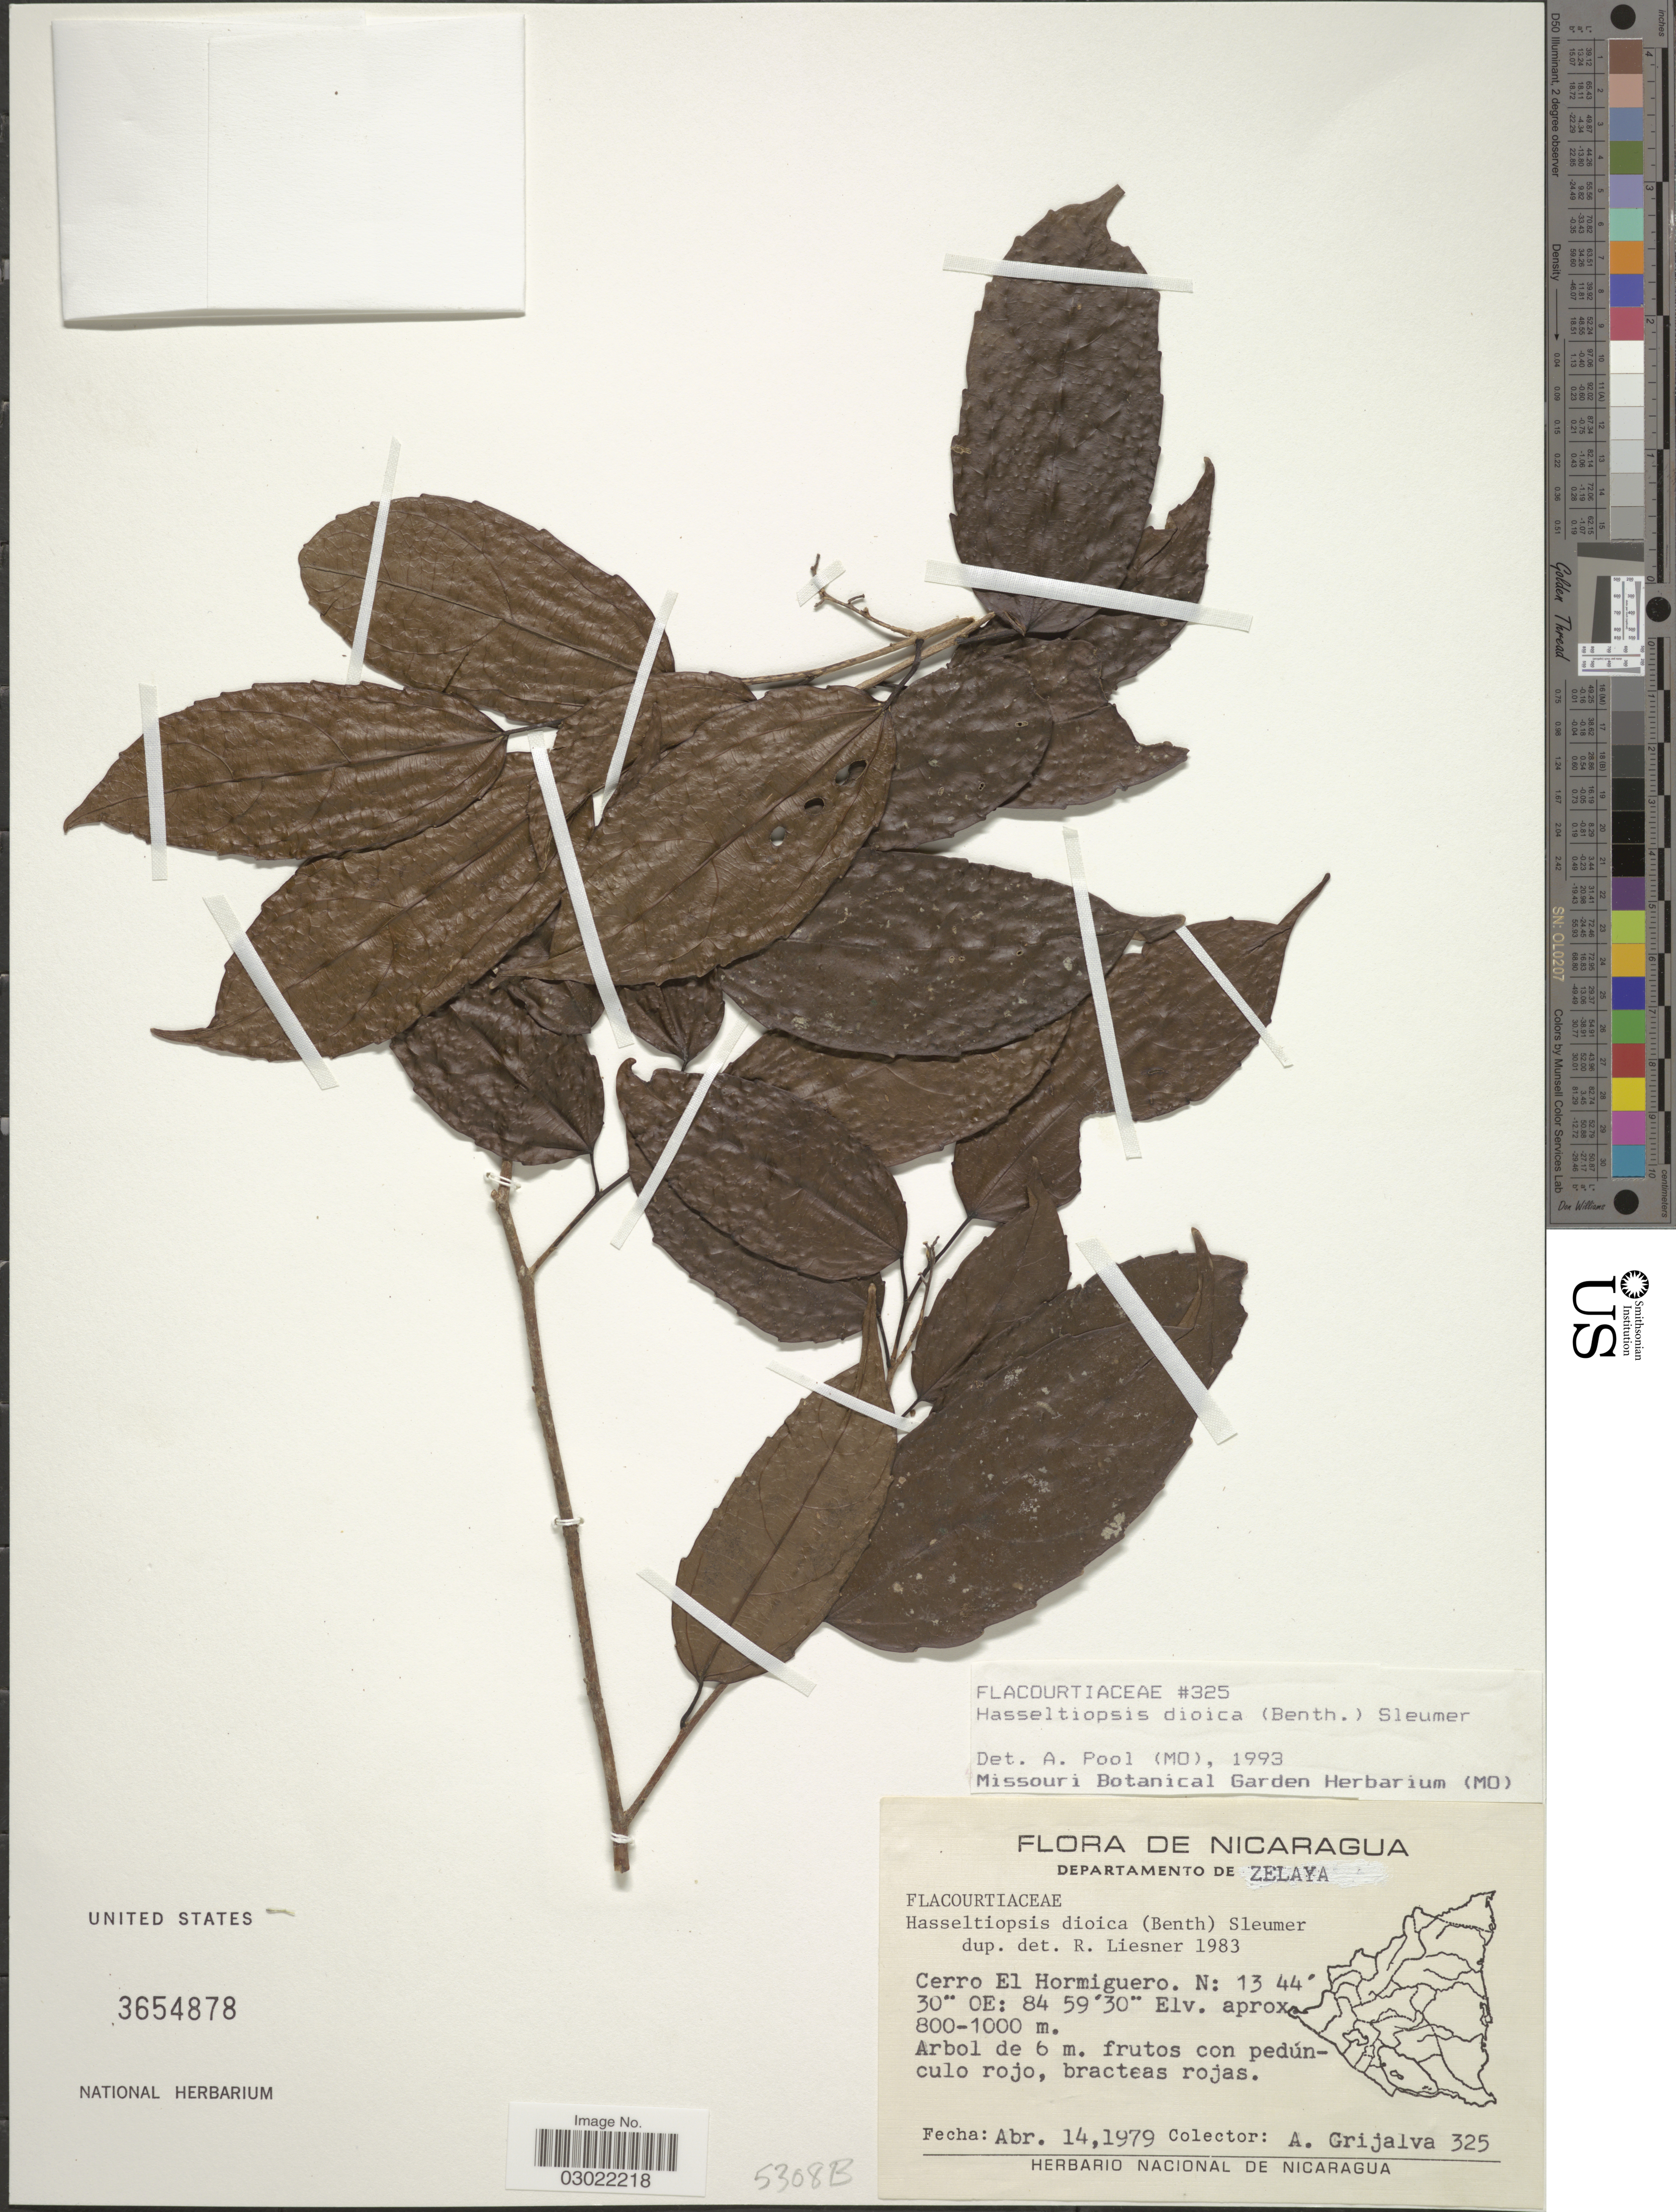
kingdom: Plantae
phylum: Tracheophyta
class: Magnoliopsida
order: Malpighiales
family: Salicaceae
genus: Hasseltiopsis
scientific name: Hasseltiopsis dioica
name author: (Benth.) Sleumer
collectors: A. Grijalva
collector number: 325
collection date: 1979-04-14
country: Nicaragua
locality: Departamento de Zelaya. Cerro El Hormiguero.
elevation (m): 800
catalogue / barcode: US 3654878